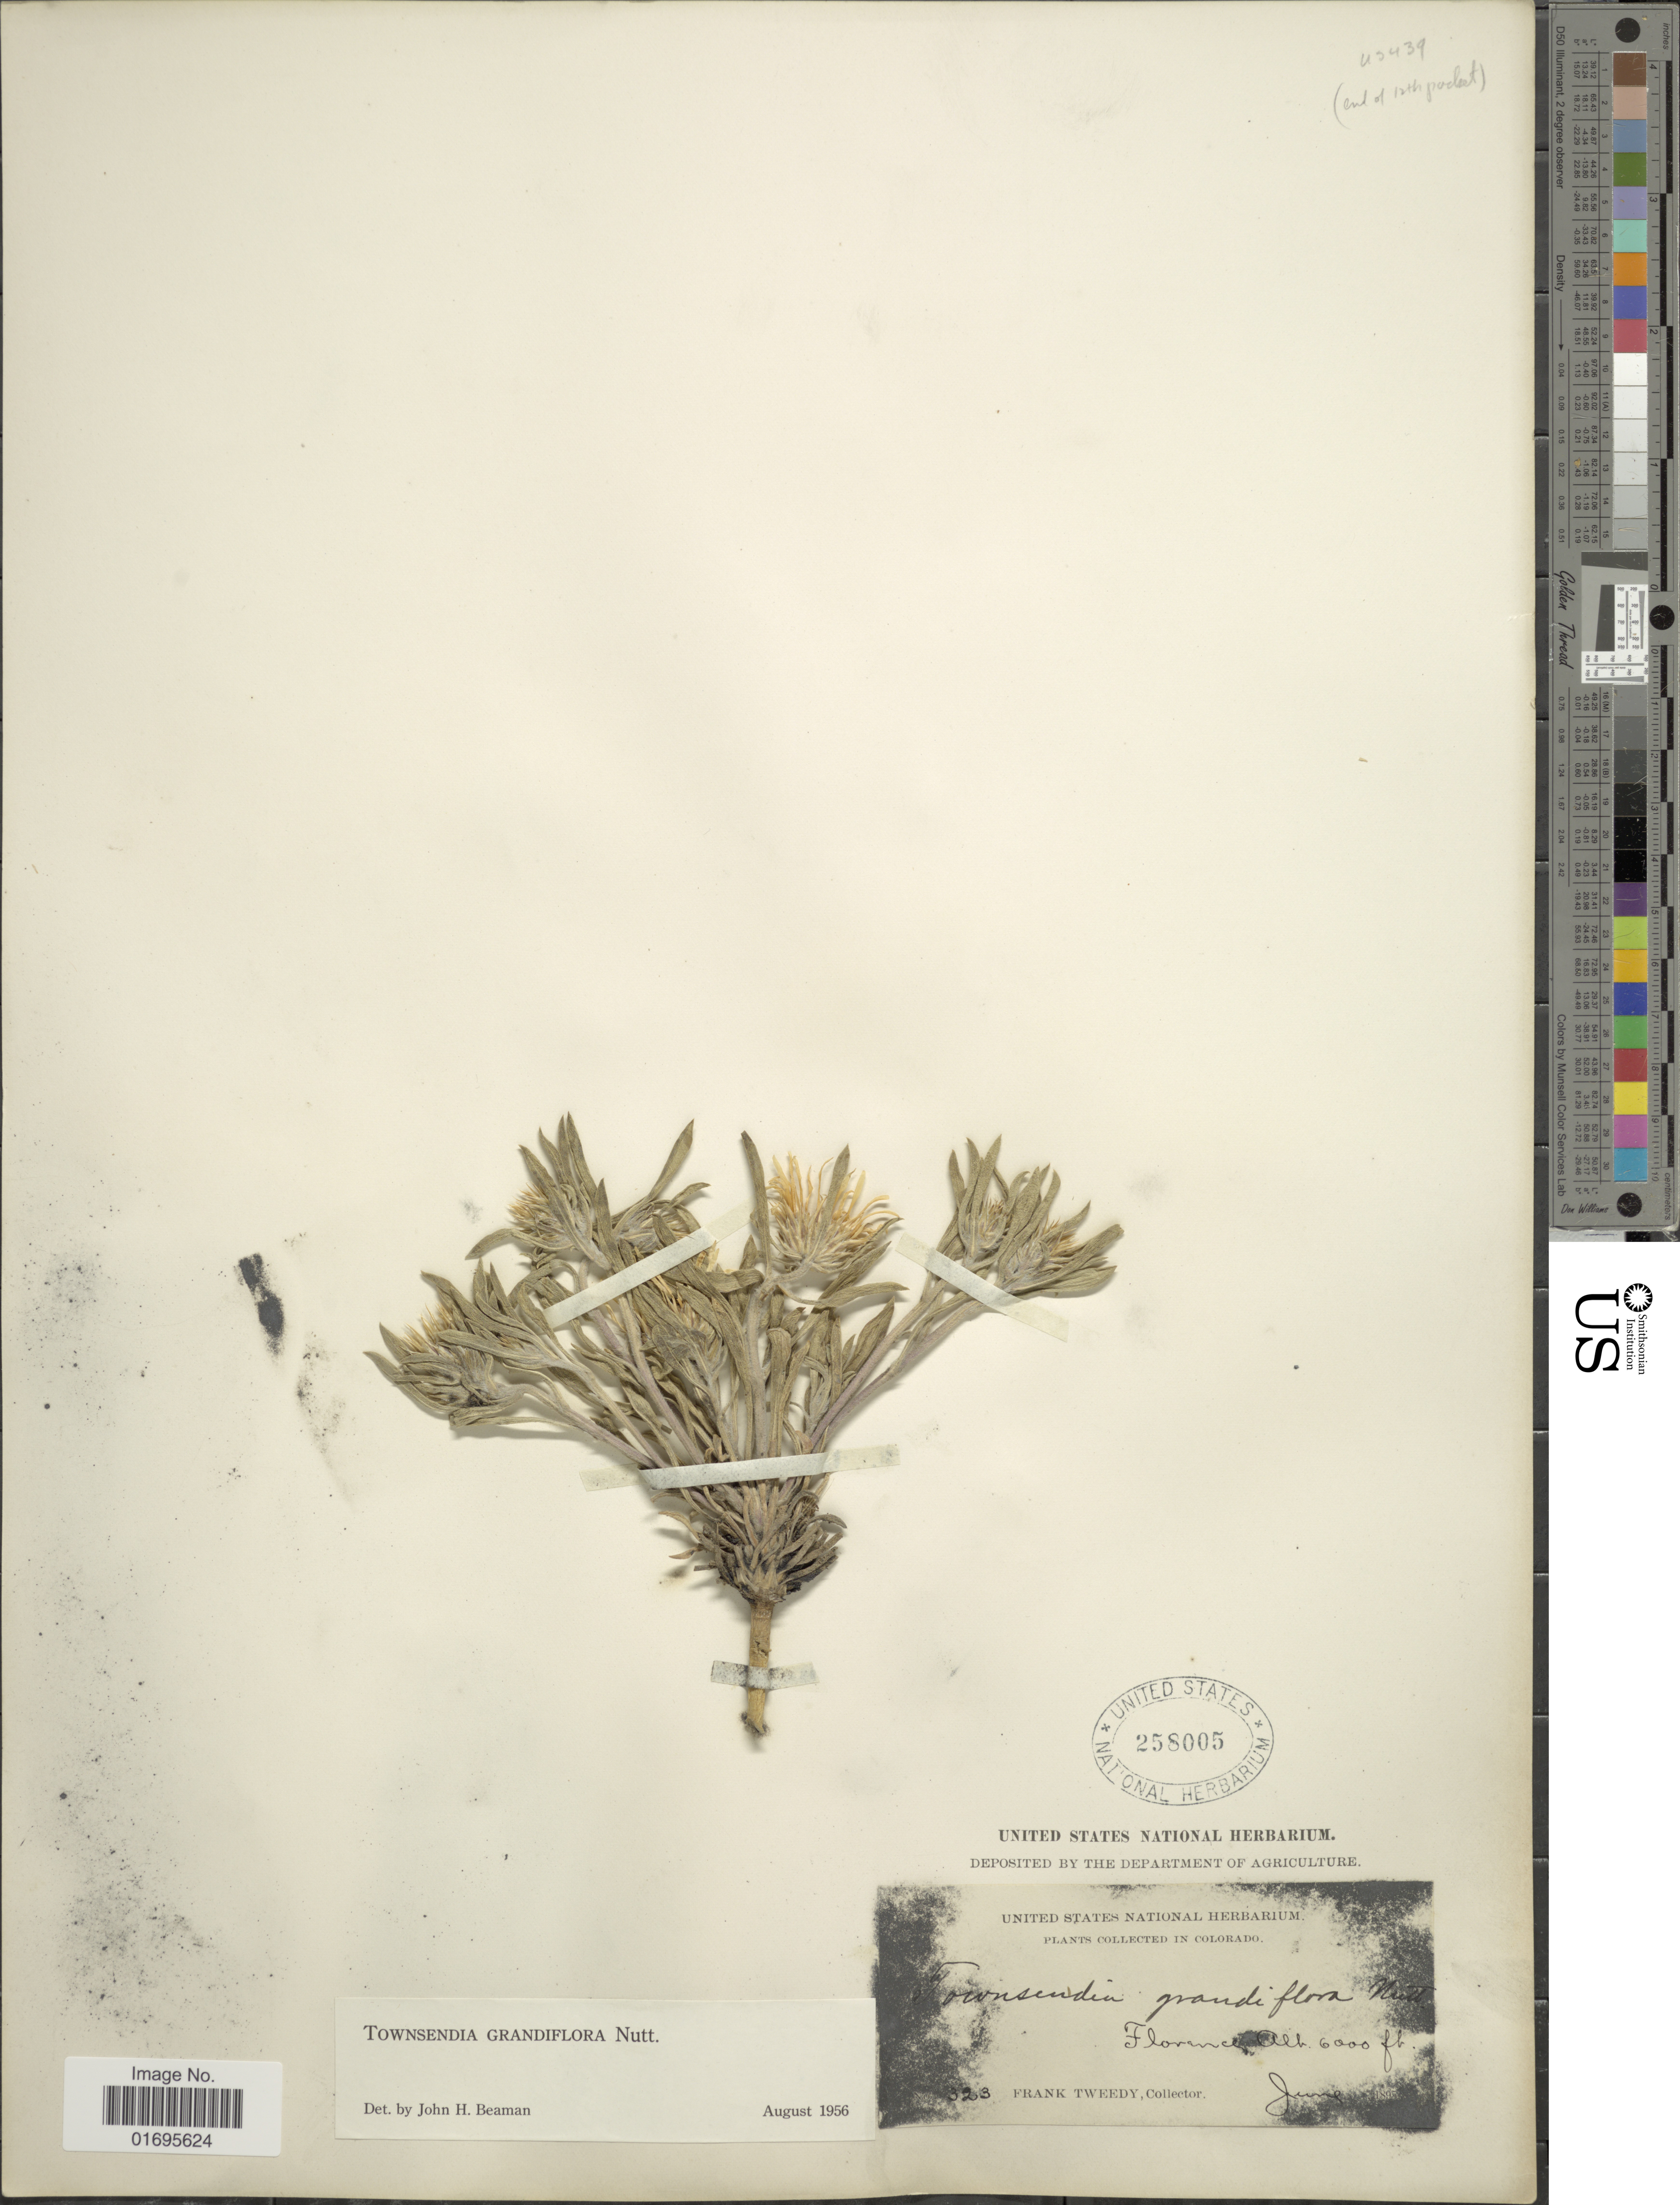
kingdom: Plantae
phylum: Tracheophyta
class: Magnoliopsida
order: Asterales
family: Asteraceae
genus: Townsendia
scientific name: Townsendia grandiflora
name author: Nutt.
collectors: F. Tweedy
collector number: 323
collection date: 1895-06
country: United States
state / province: Colorado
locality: Florence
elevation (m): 1829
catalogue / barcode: US 258005